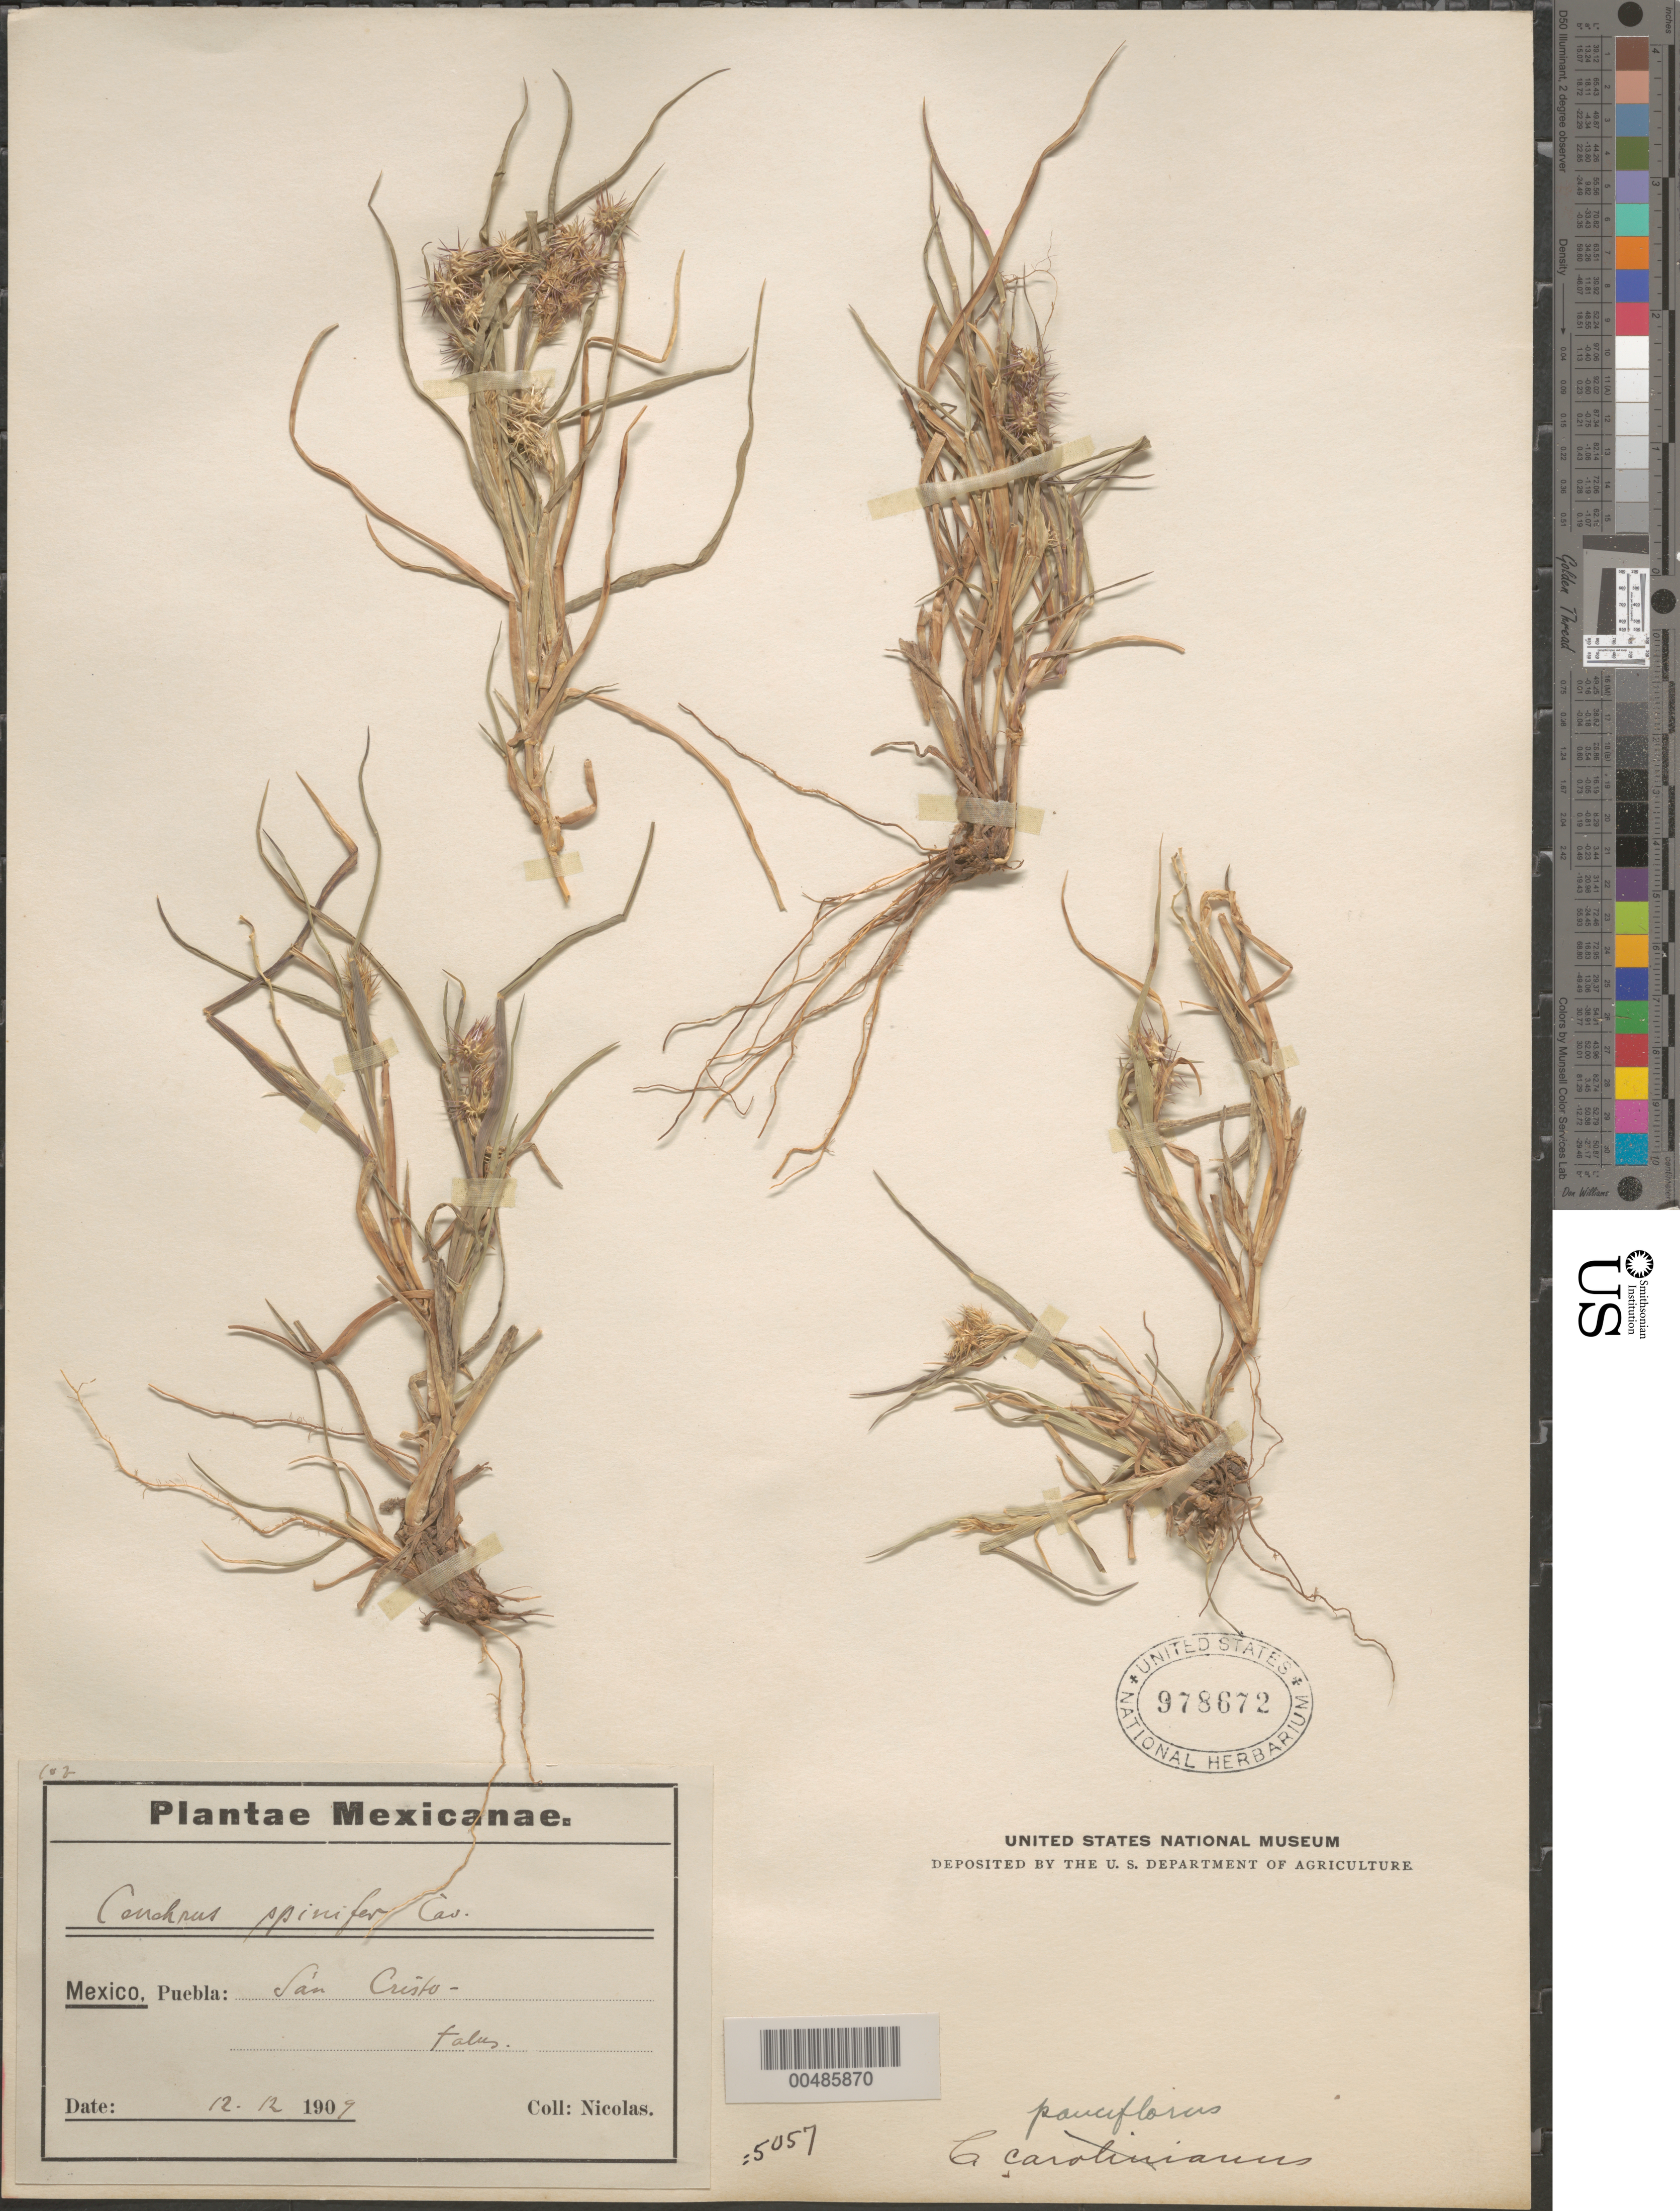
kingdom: Plantae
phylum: Tracheophyta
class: Liliopsida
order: Poales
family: Poaceae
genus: Cenchrus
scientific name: Cenchrus longispinus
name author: (Hack.) Fernald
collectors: -. Nicolas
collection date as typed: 12 Dec 1909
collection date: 1909-12-12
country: Mexico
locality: San Cristo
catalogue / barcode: US 978672